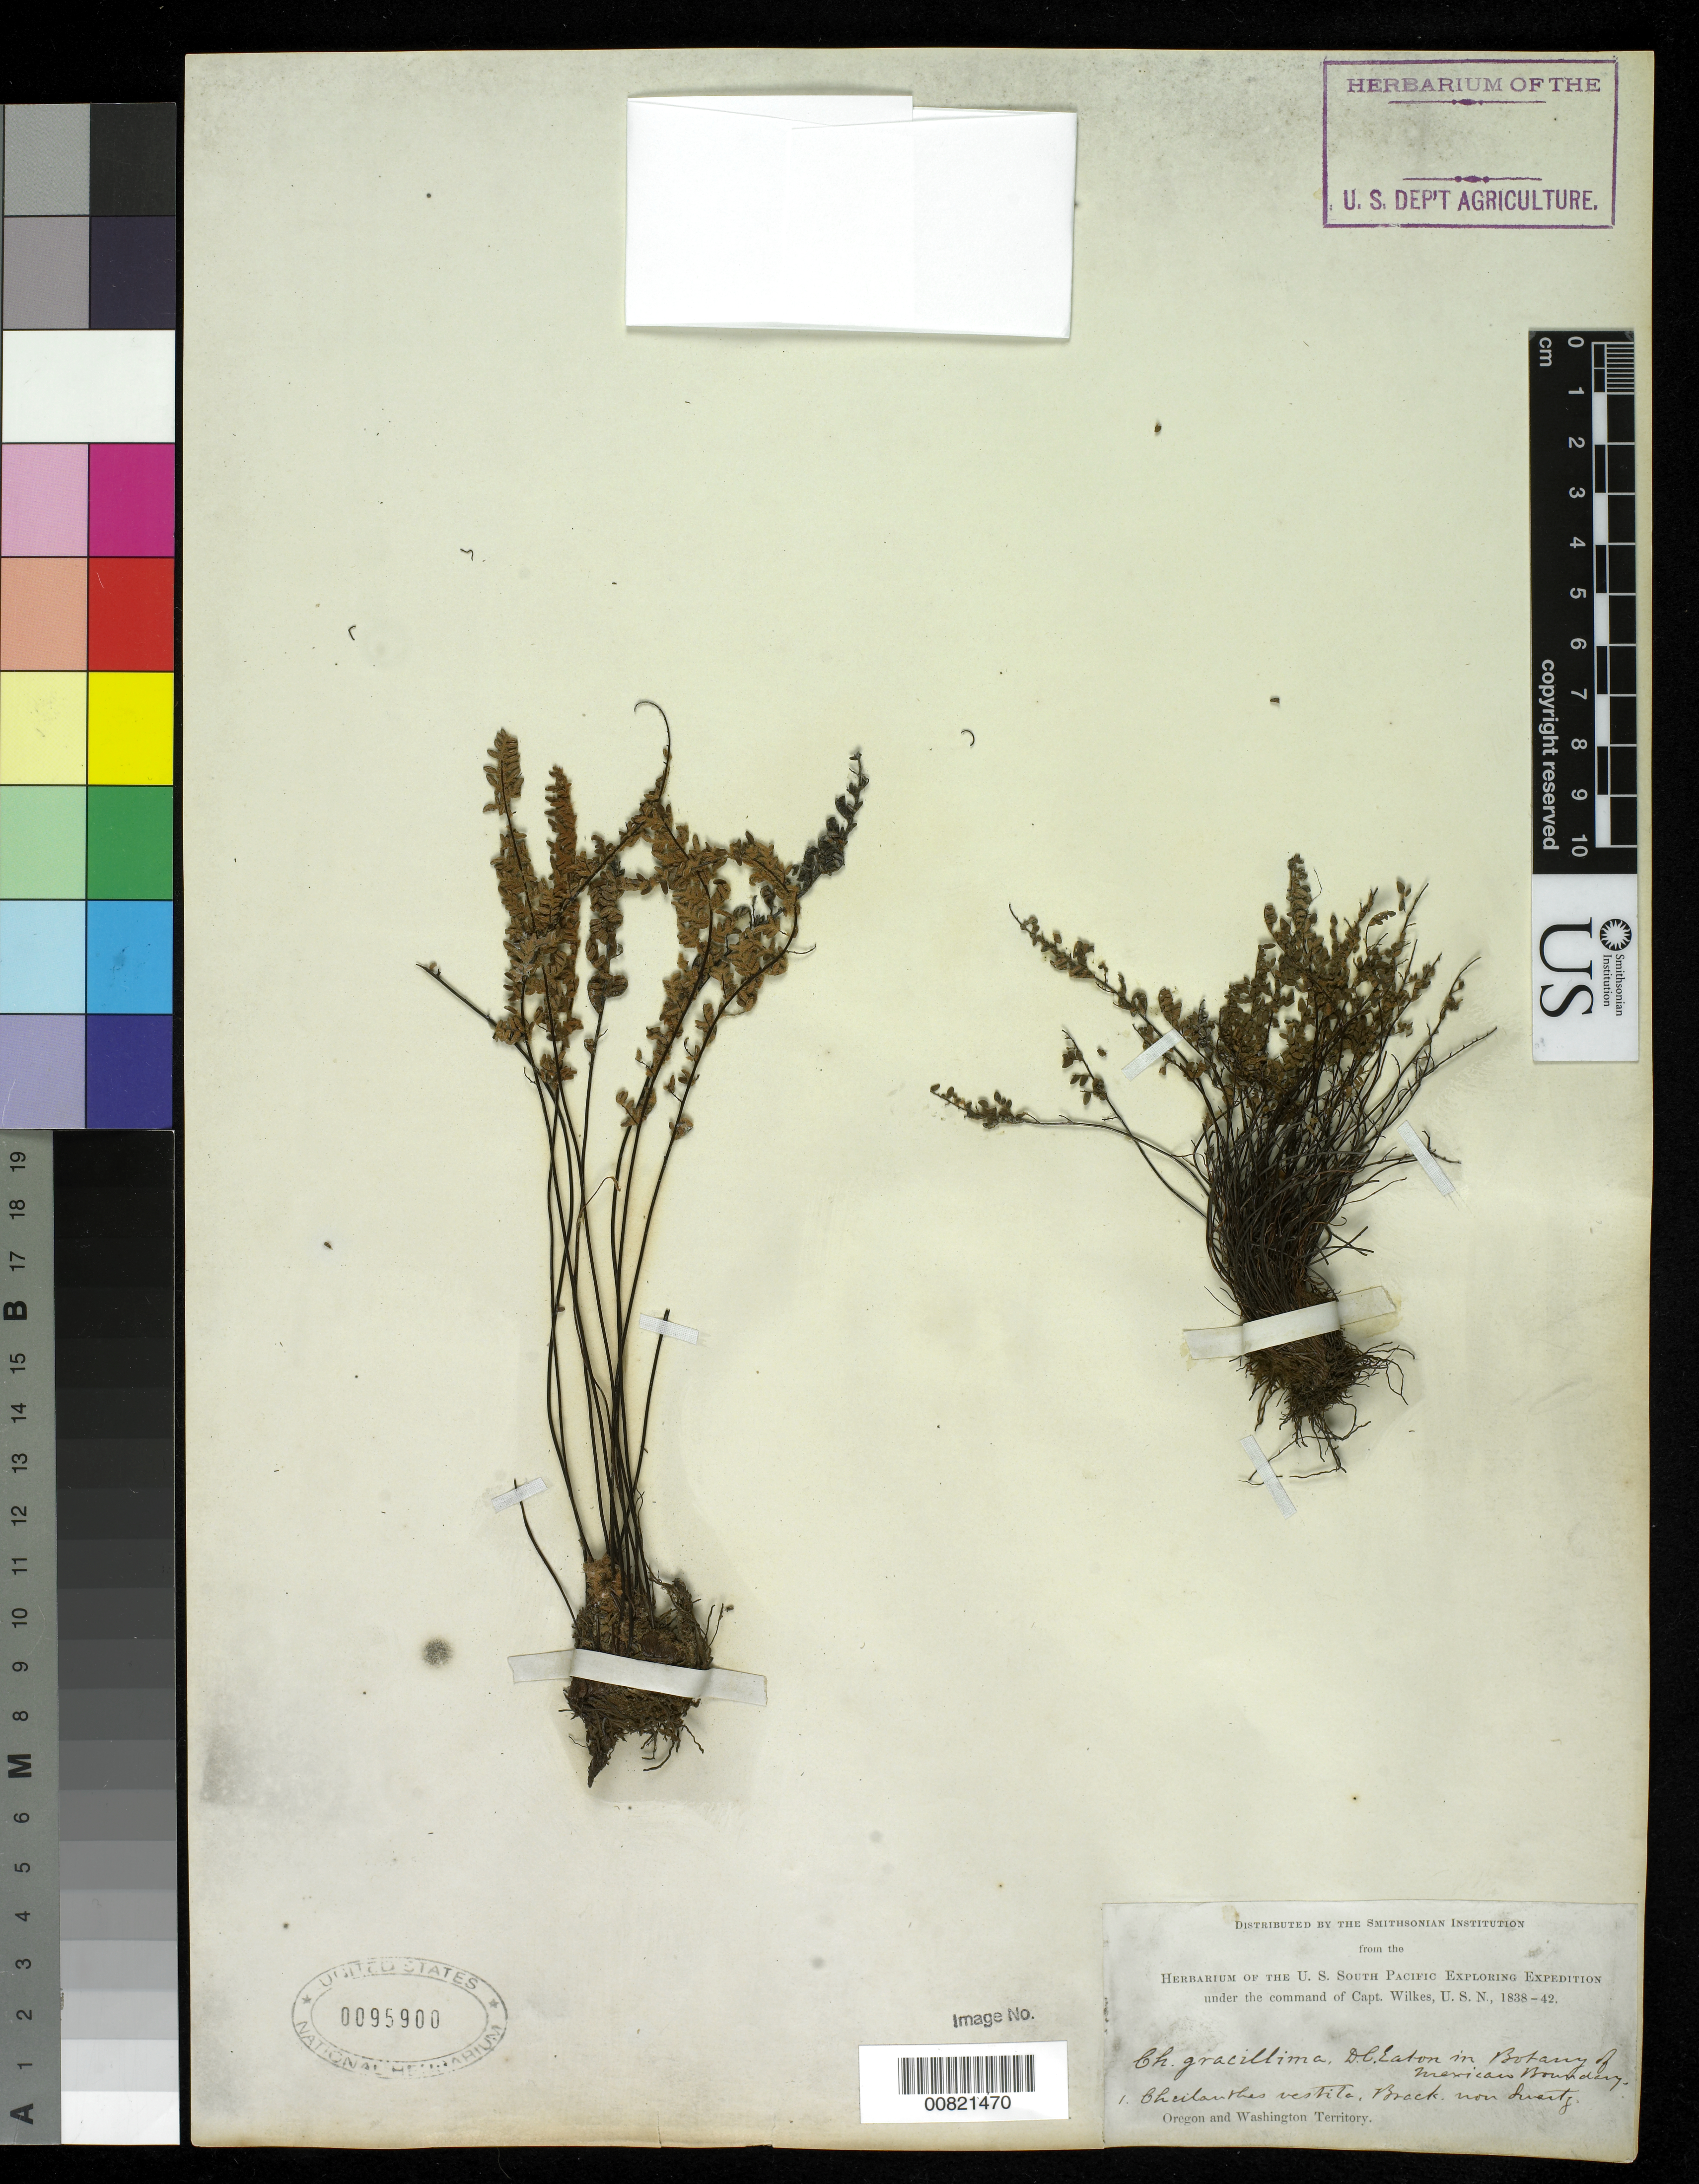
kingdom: Plantae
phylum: Tracheophyta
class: Polypodiopsida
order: Polypodiales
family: Pteridaceae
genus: Myriopteris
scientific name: Myriopteris gracillima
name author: (D.C. Eaton) J. Sm.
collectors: Wilkes Explor. Exped.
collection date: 1838/1842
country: United States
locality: Oregon and Washington Territory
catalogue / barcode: US 95900